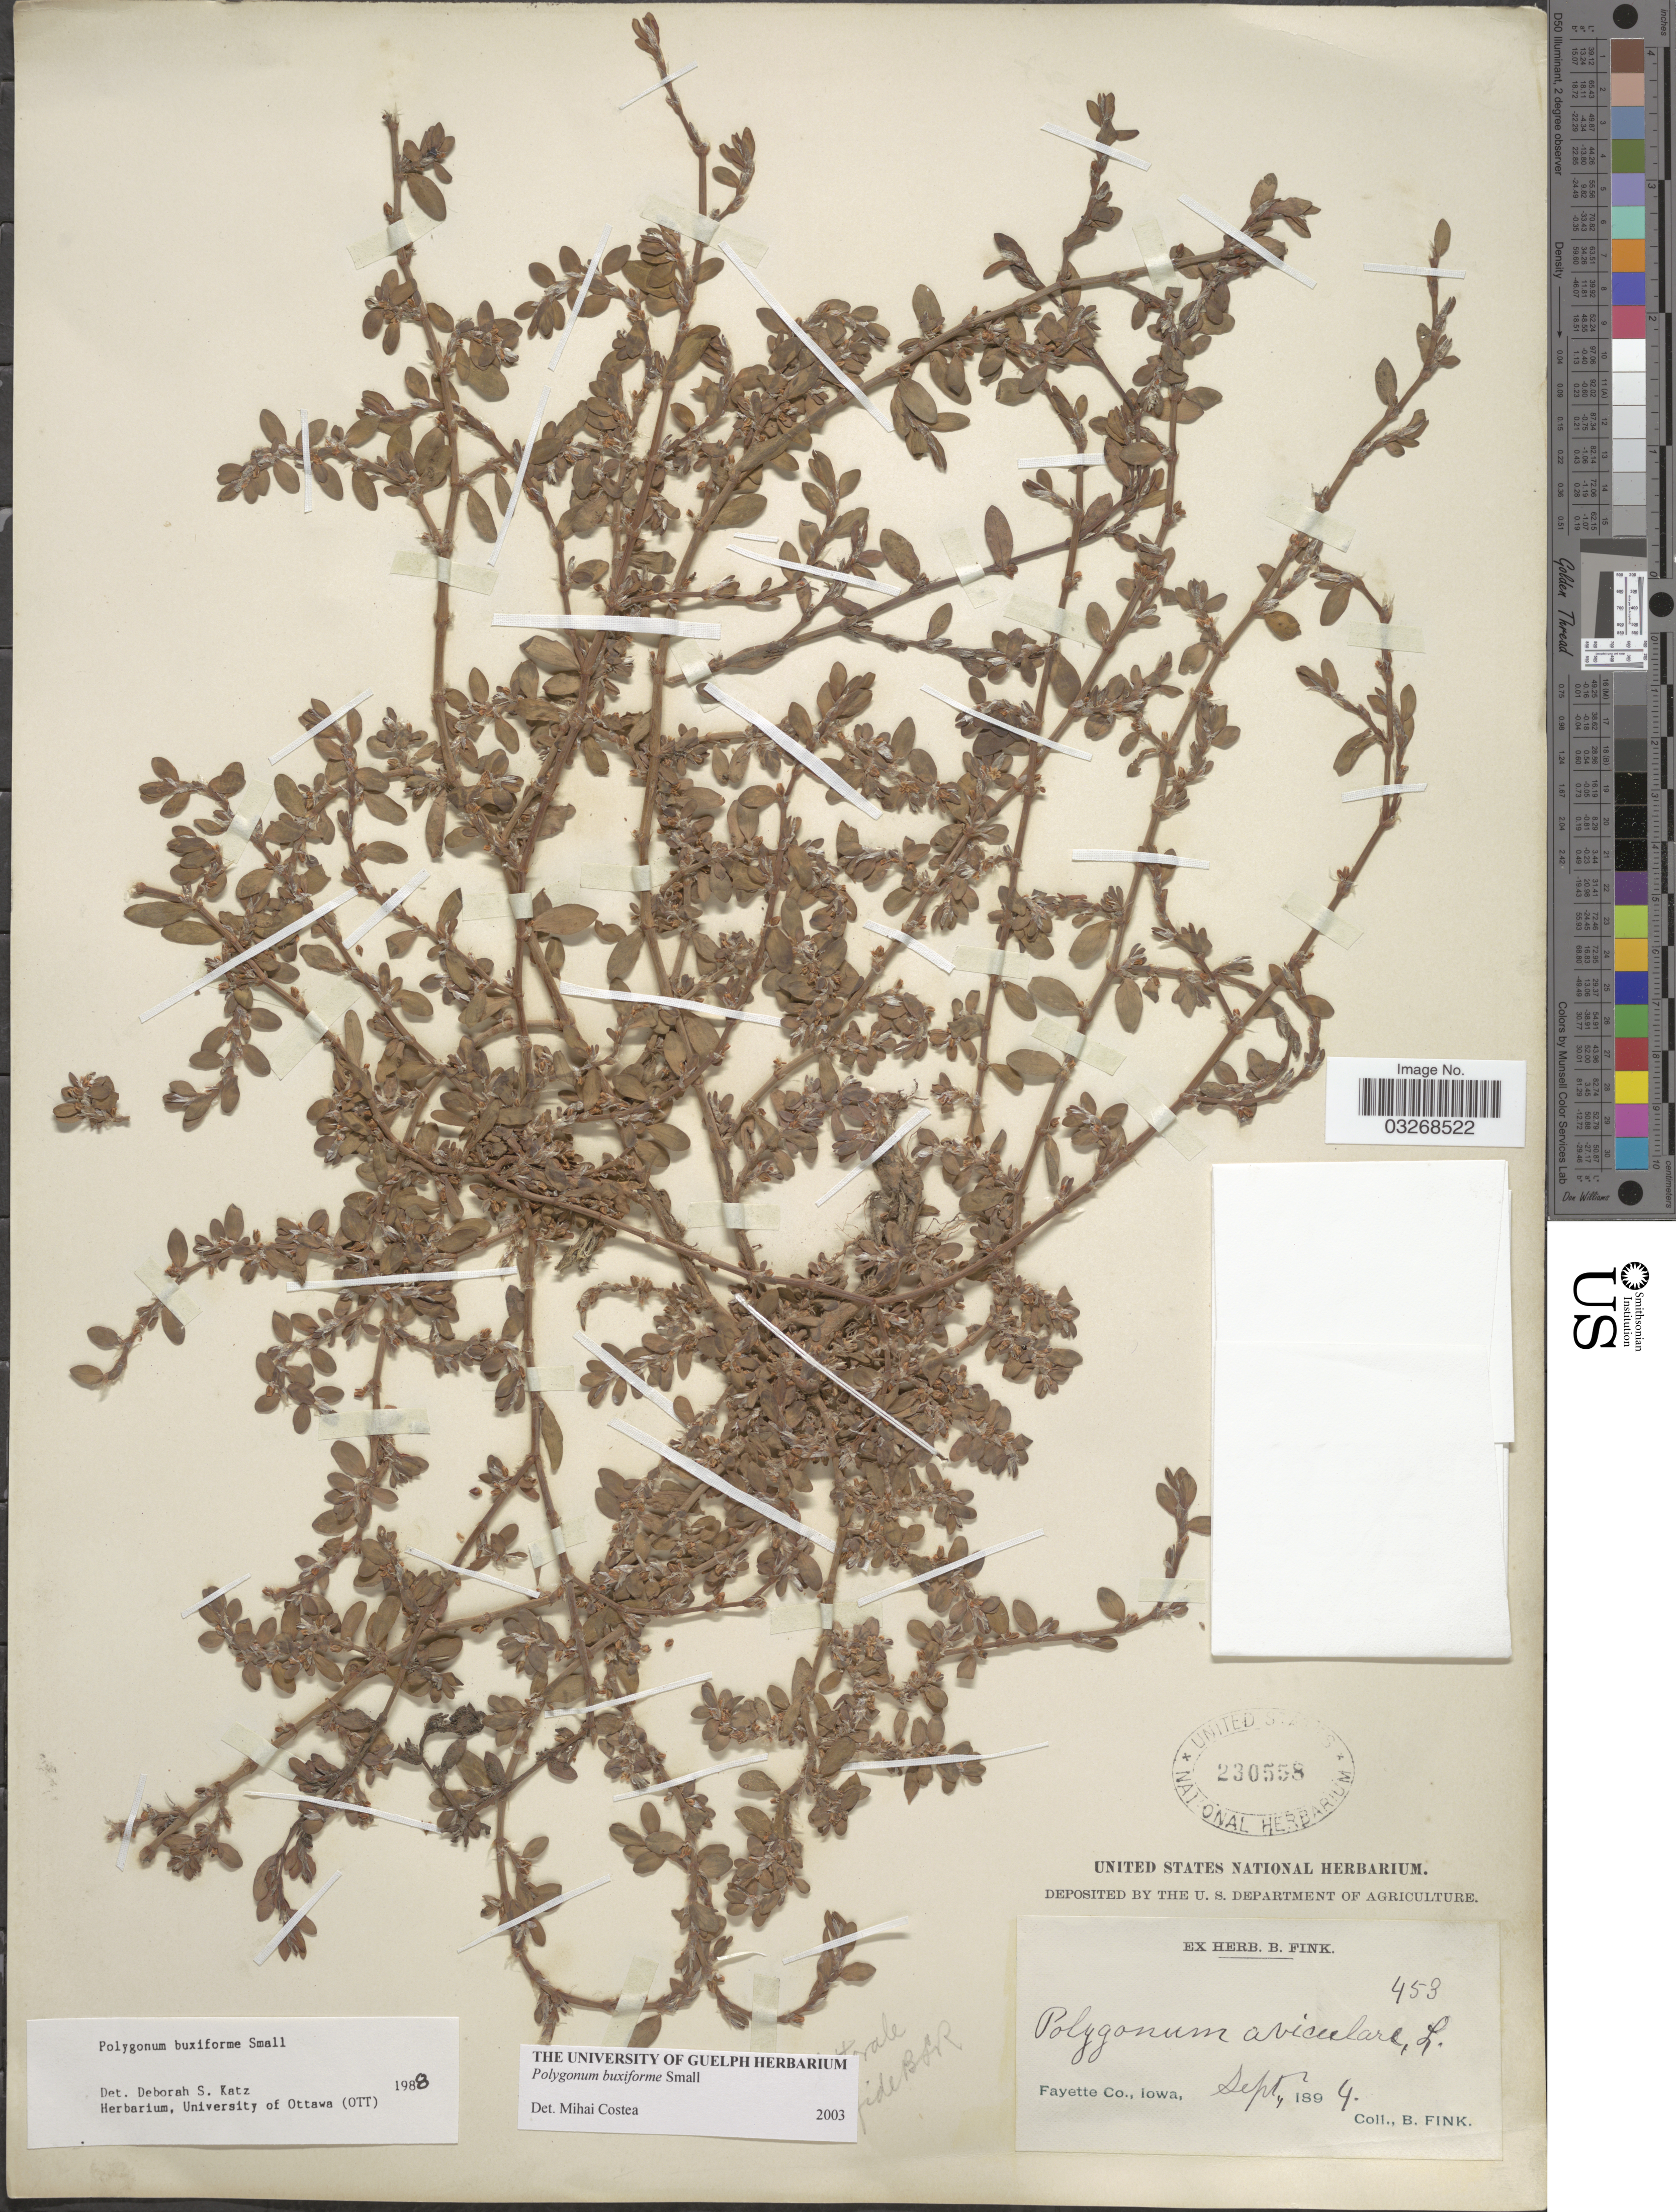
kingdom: Plantae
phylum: Tracheophyta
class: Magnoliopsida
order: Caryophyllales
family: Polygonaceae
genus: Polygonum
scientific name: Polygonum buxiforme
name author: Small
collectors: B. Fink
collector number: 453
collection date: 1894-09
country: United States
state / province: Iowa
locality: Fayette Co.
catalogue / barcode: US 230558